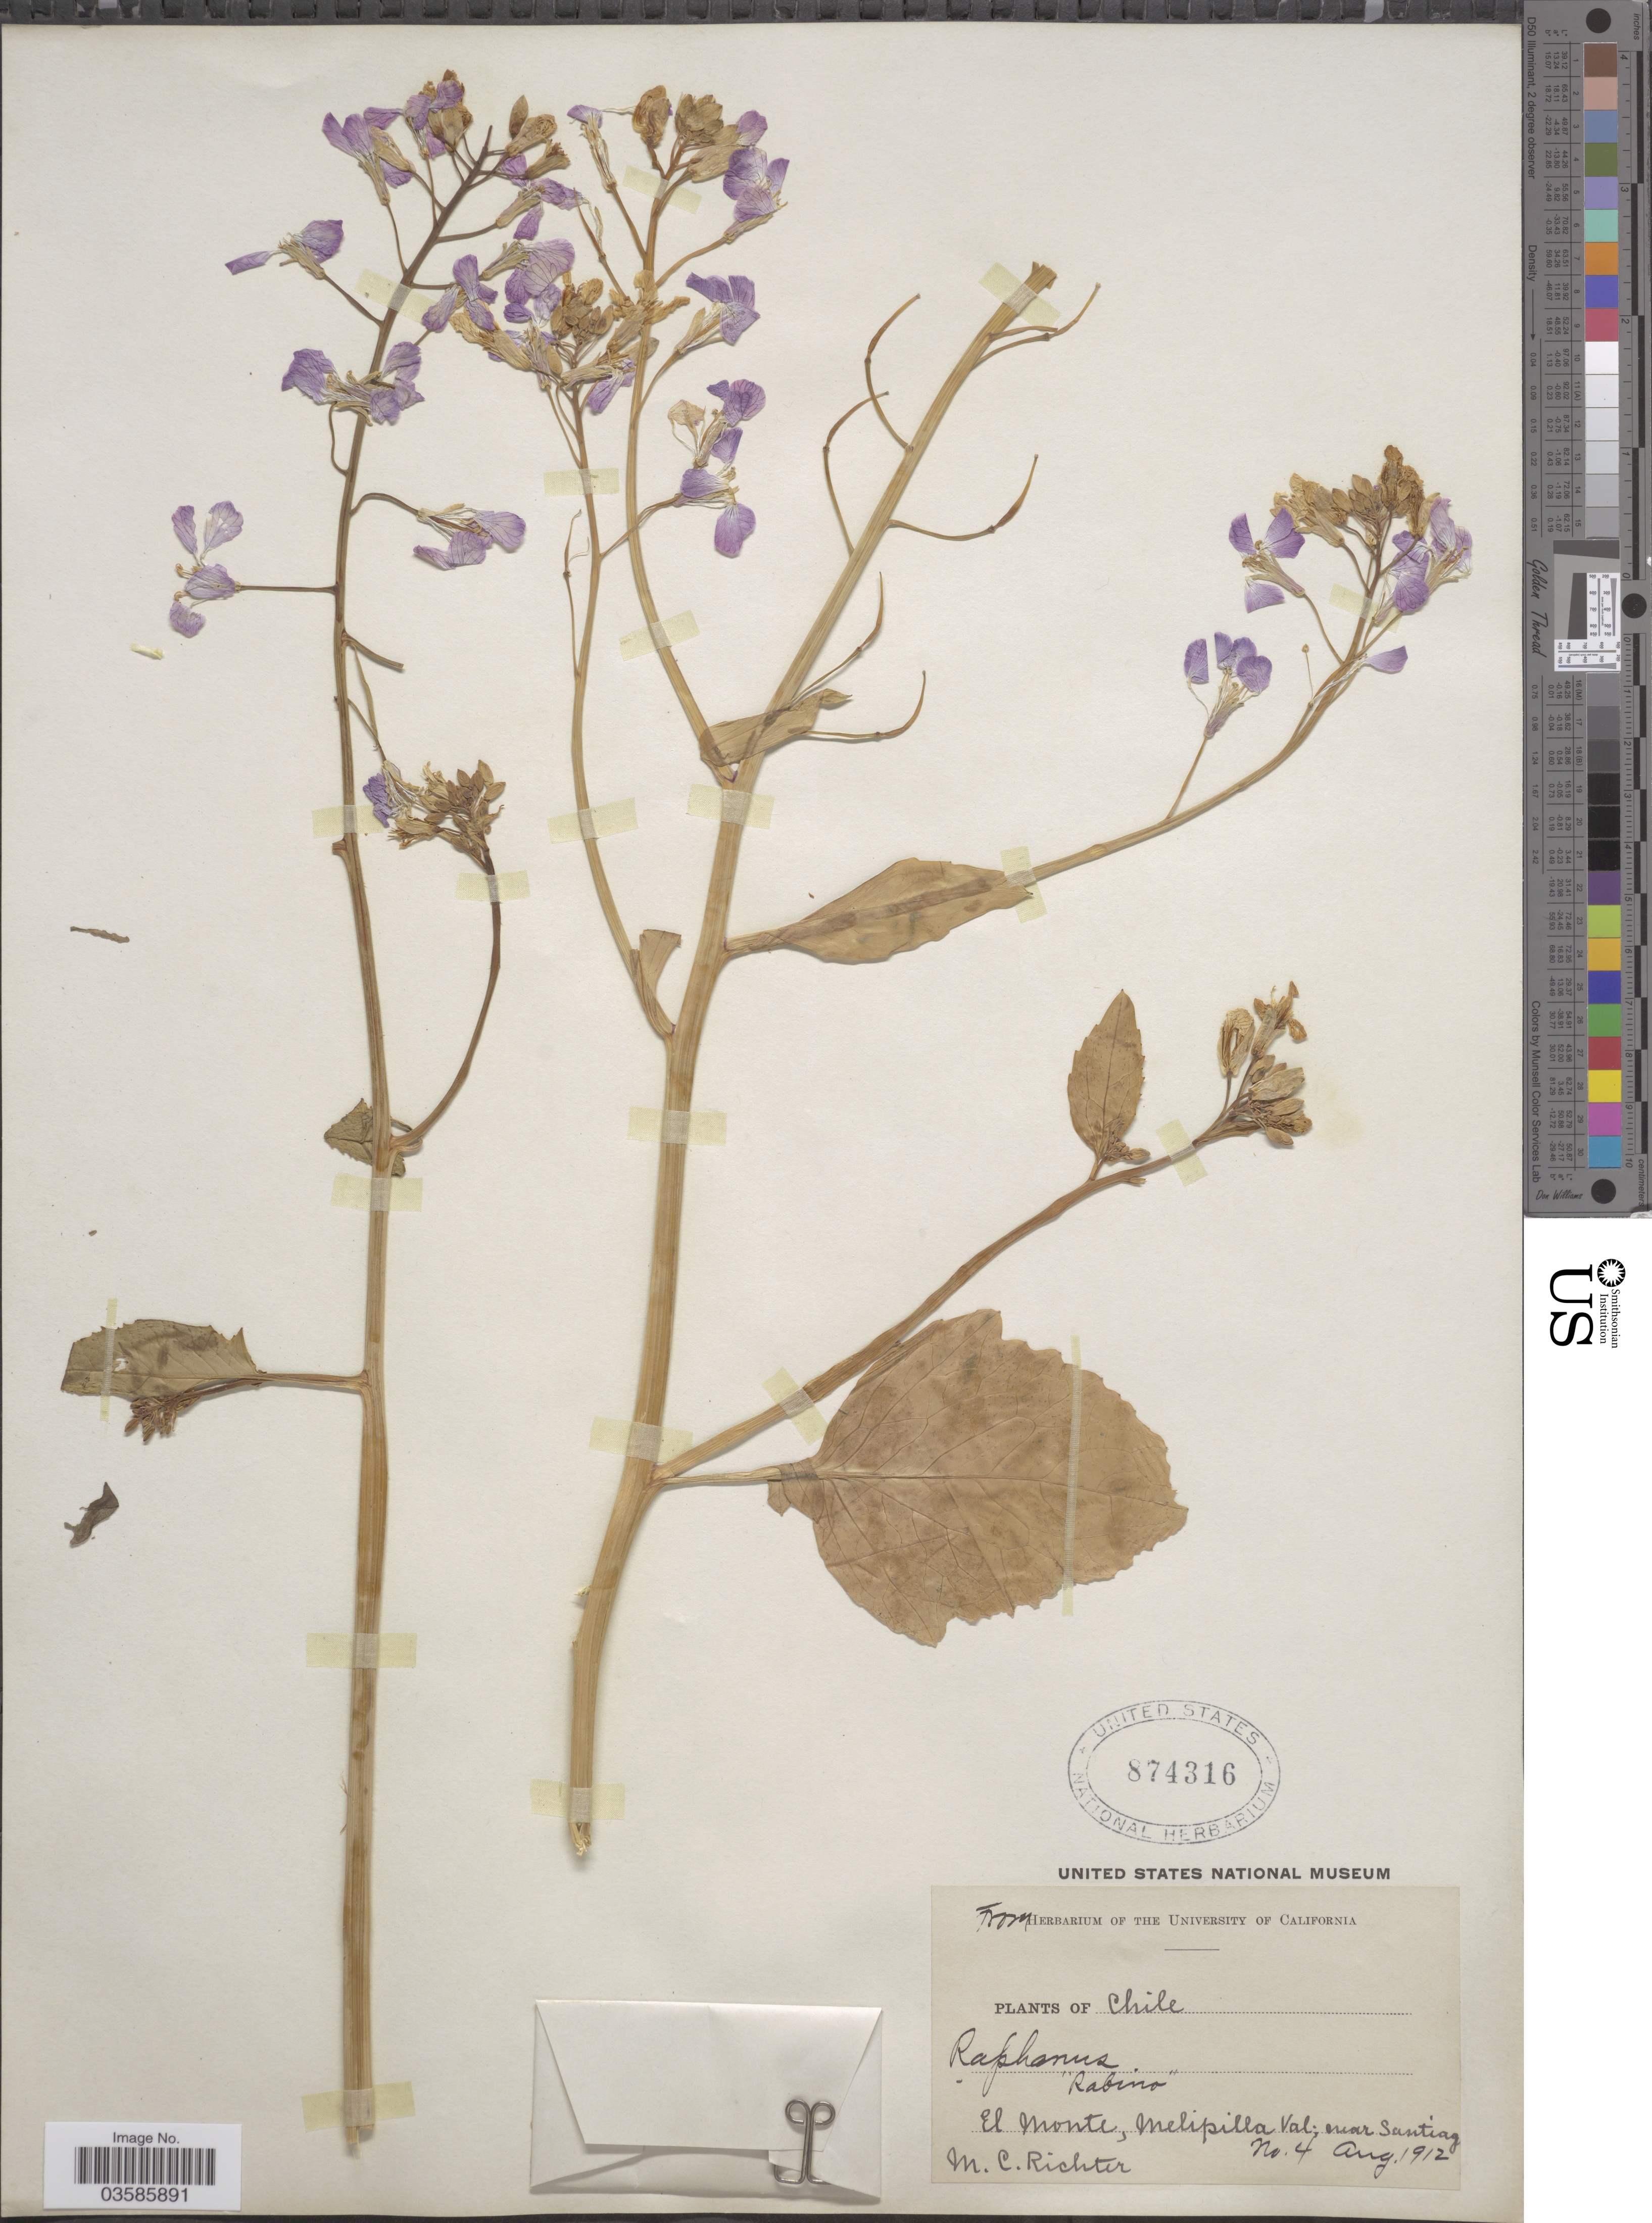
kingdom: Plantae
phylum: Tracheophyta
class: Magnoliopsida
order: Brassicales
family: Brassicaceae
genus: Raphanus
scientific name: Raphanus sativus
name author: L.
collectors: M. Richter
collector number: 4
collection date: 1912-08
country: Chile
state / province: Región Metropolitana (RM)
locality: El monte, Melipilla Val; near Santiago.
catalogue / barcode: US 874316